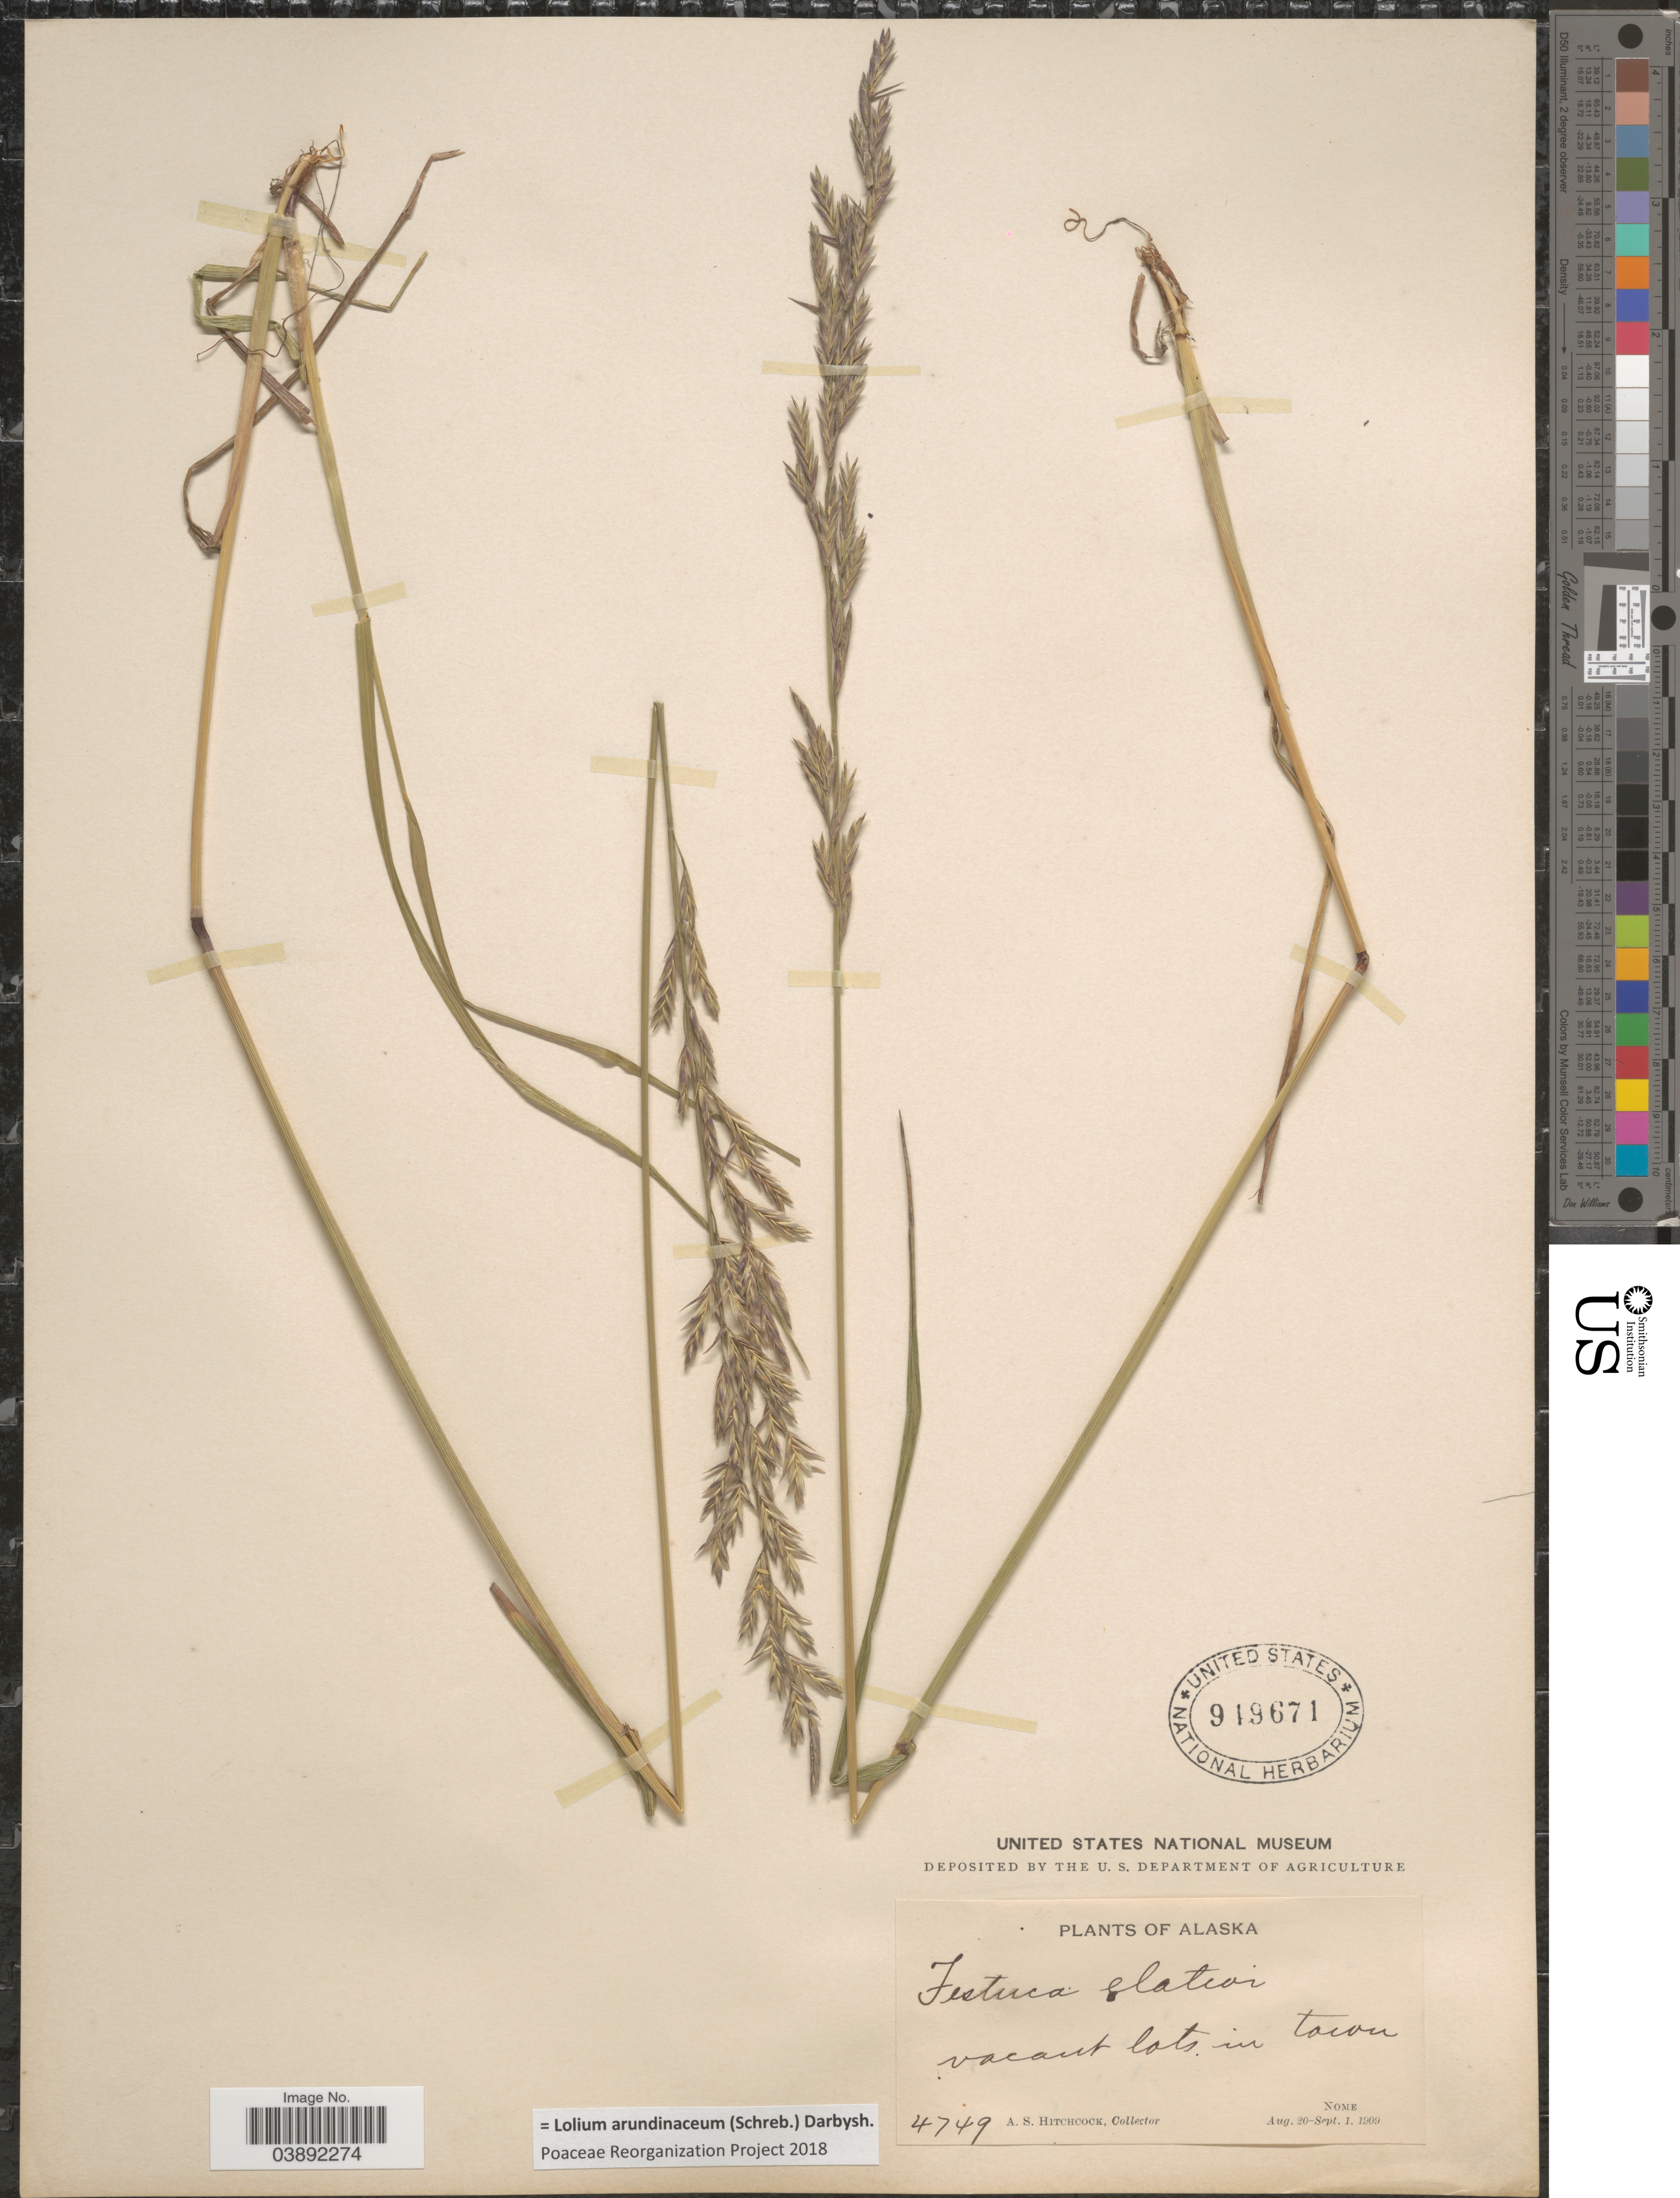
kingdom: Plantae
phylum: Tracheophyta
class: Liliopsida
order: Poales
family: Poaceae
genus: Lolium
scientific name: Lolium arundinaceum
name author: (Schreb.) Darbysh.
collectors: A. S. Hitchcock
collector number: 4749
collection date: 1909-08-20/1909-09-01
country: United States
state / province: Alaska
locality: Vacant lots in town. Nome.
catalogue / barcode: US 949671